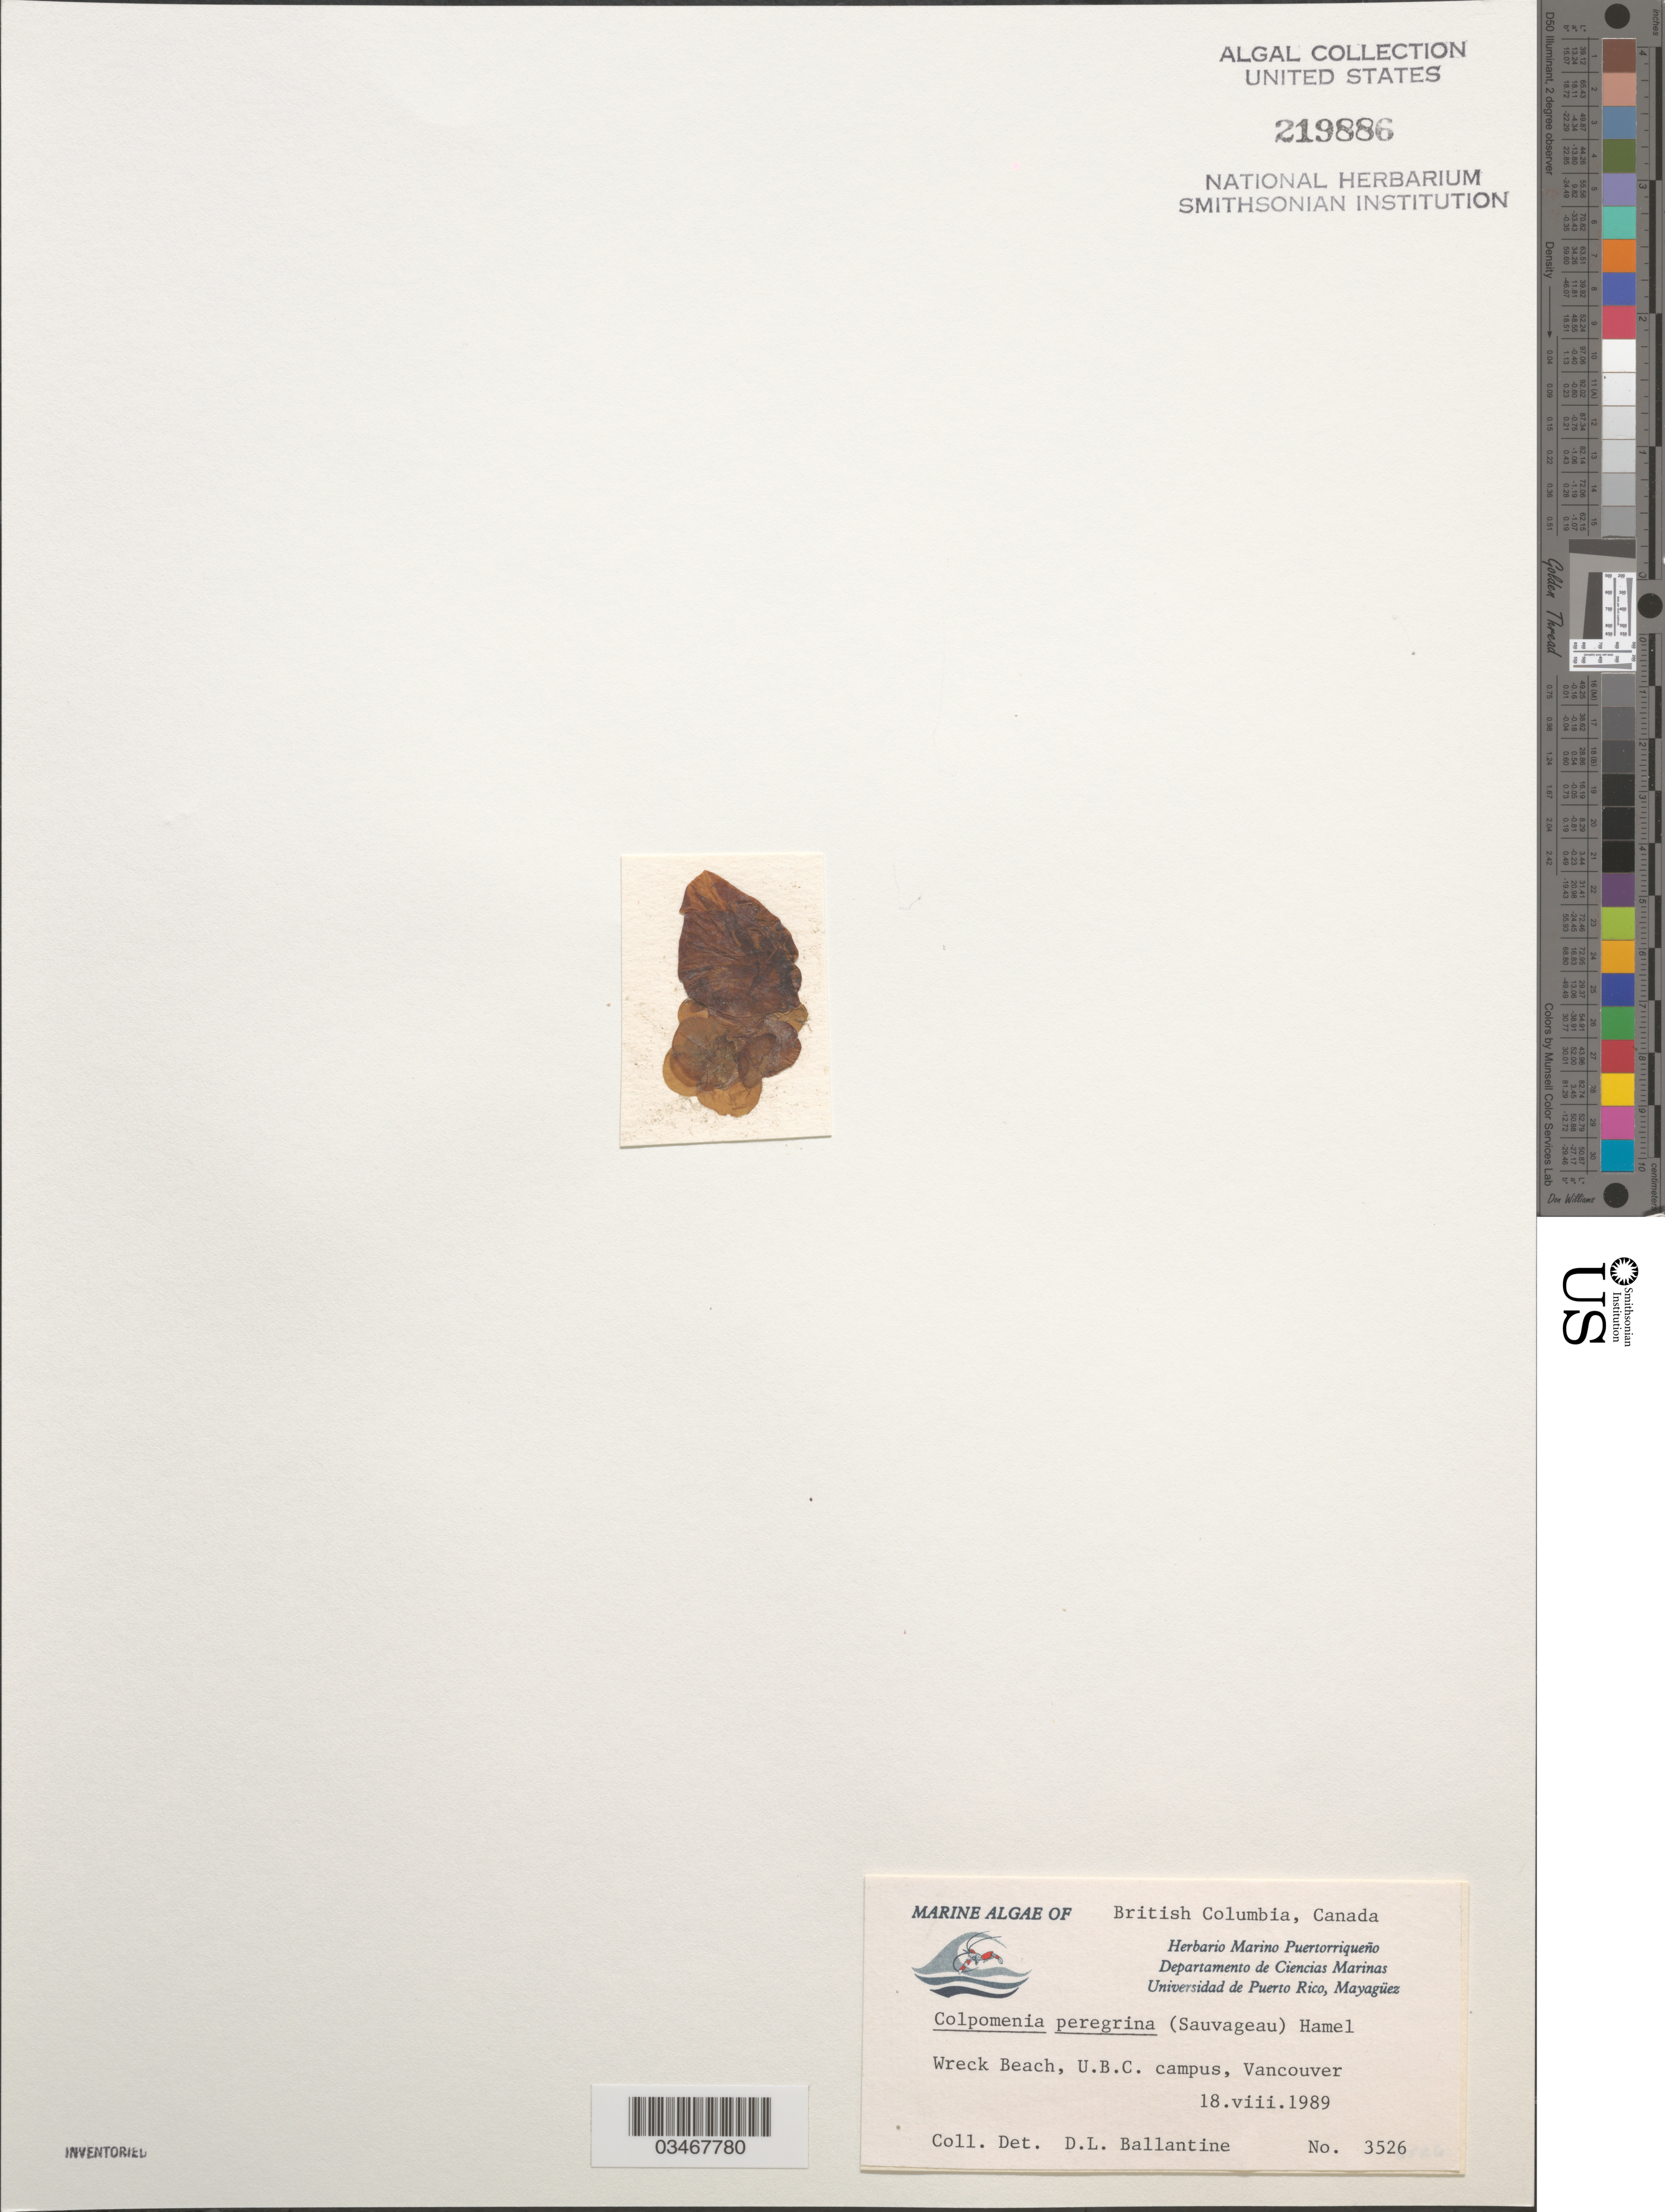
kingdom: Chromista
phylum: Ochrophyta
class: Phaeophyceae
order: Scytosiphonales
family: Scytosiphonaceae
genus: Colpomenia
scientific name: Colpomenia peregrina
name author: Sauv.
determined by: Ballantine, D. L.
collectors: D.L. Ballantine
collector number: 3526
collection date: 1989-08-18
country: Canada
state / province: British Columbia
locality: Wreck Beach, U.B.C. campus.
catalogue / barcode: US 219886